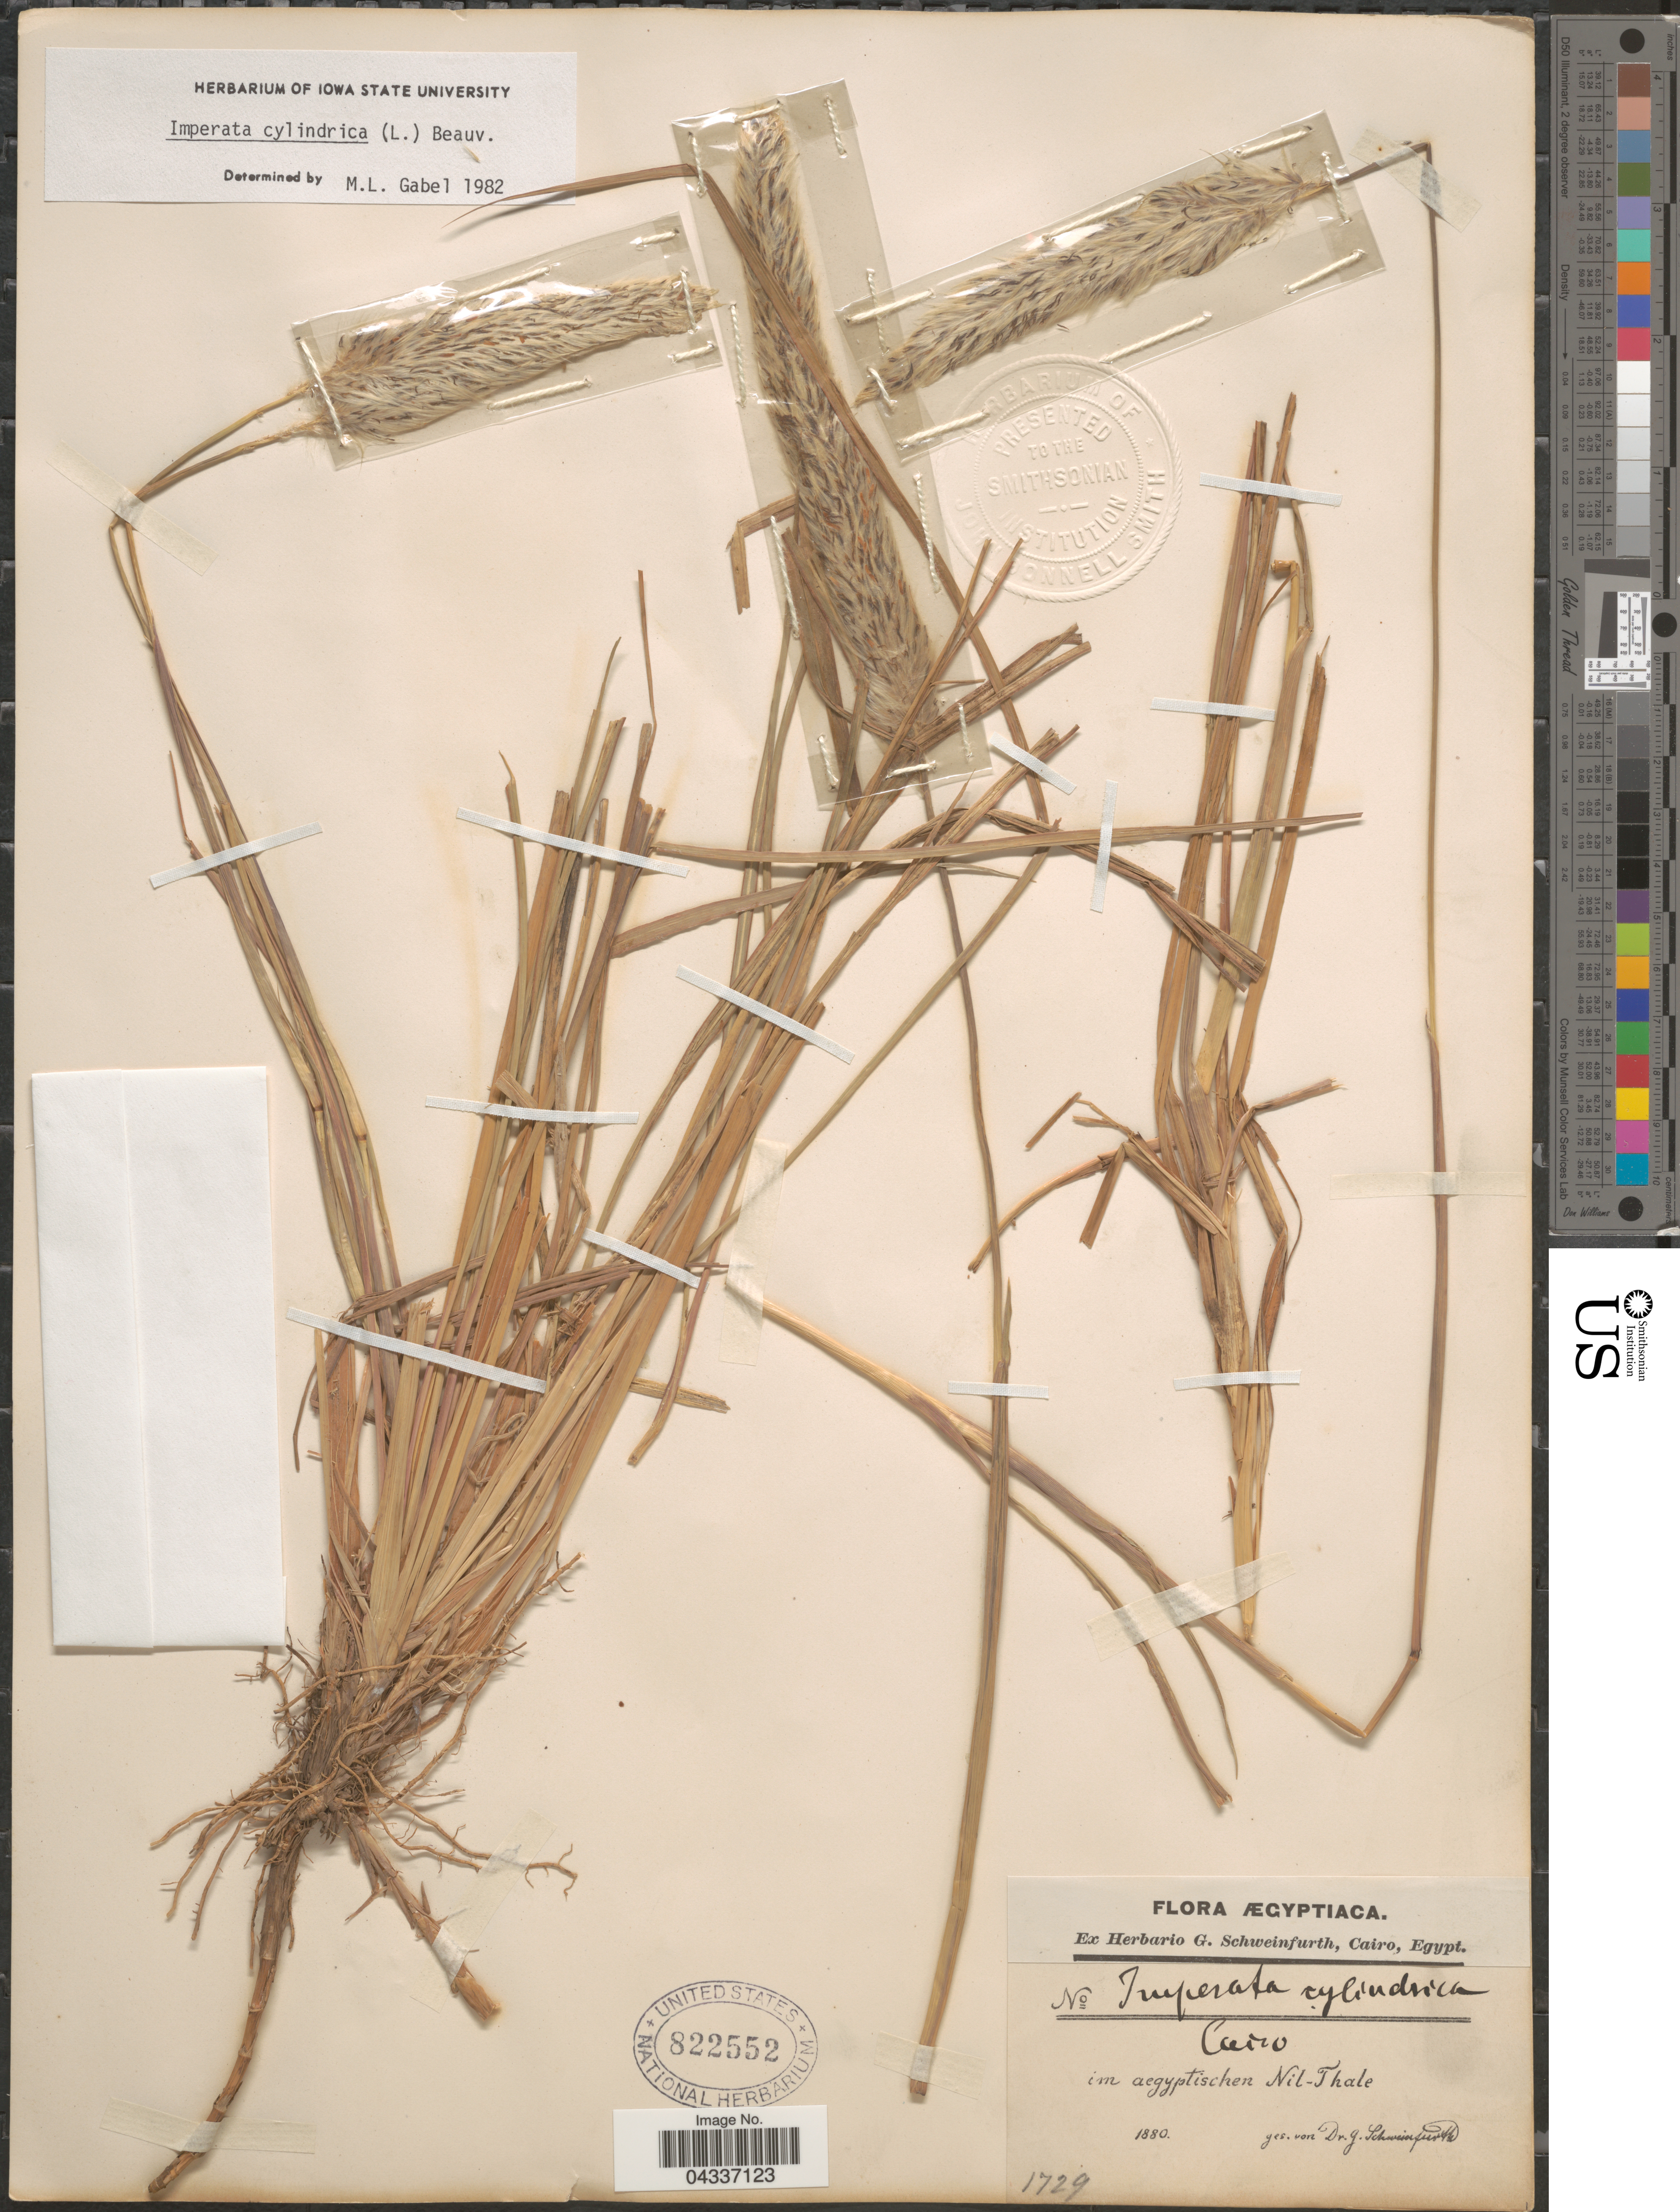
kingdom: Plantae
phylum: Tracheophyta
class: Liliopsida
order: Poales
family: Poaceae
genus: Imperata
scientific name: Imperata cylindrica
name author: (L.) P. Beauv.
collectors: G. A. Schweinfurth (herbarium)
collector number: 1729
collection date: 1880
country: Egypt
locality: Cairo im aegyptischen Nil-Thale.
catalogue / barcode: US 822552